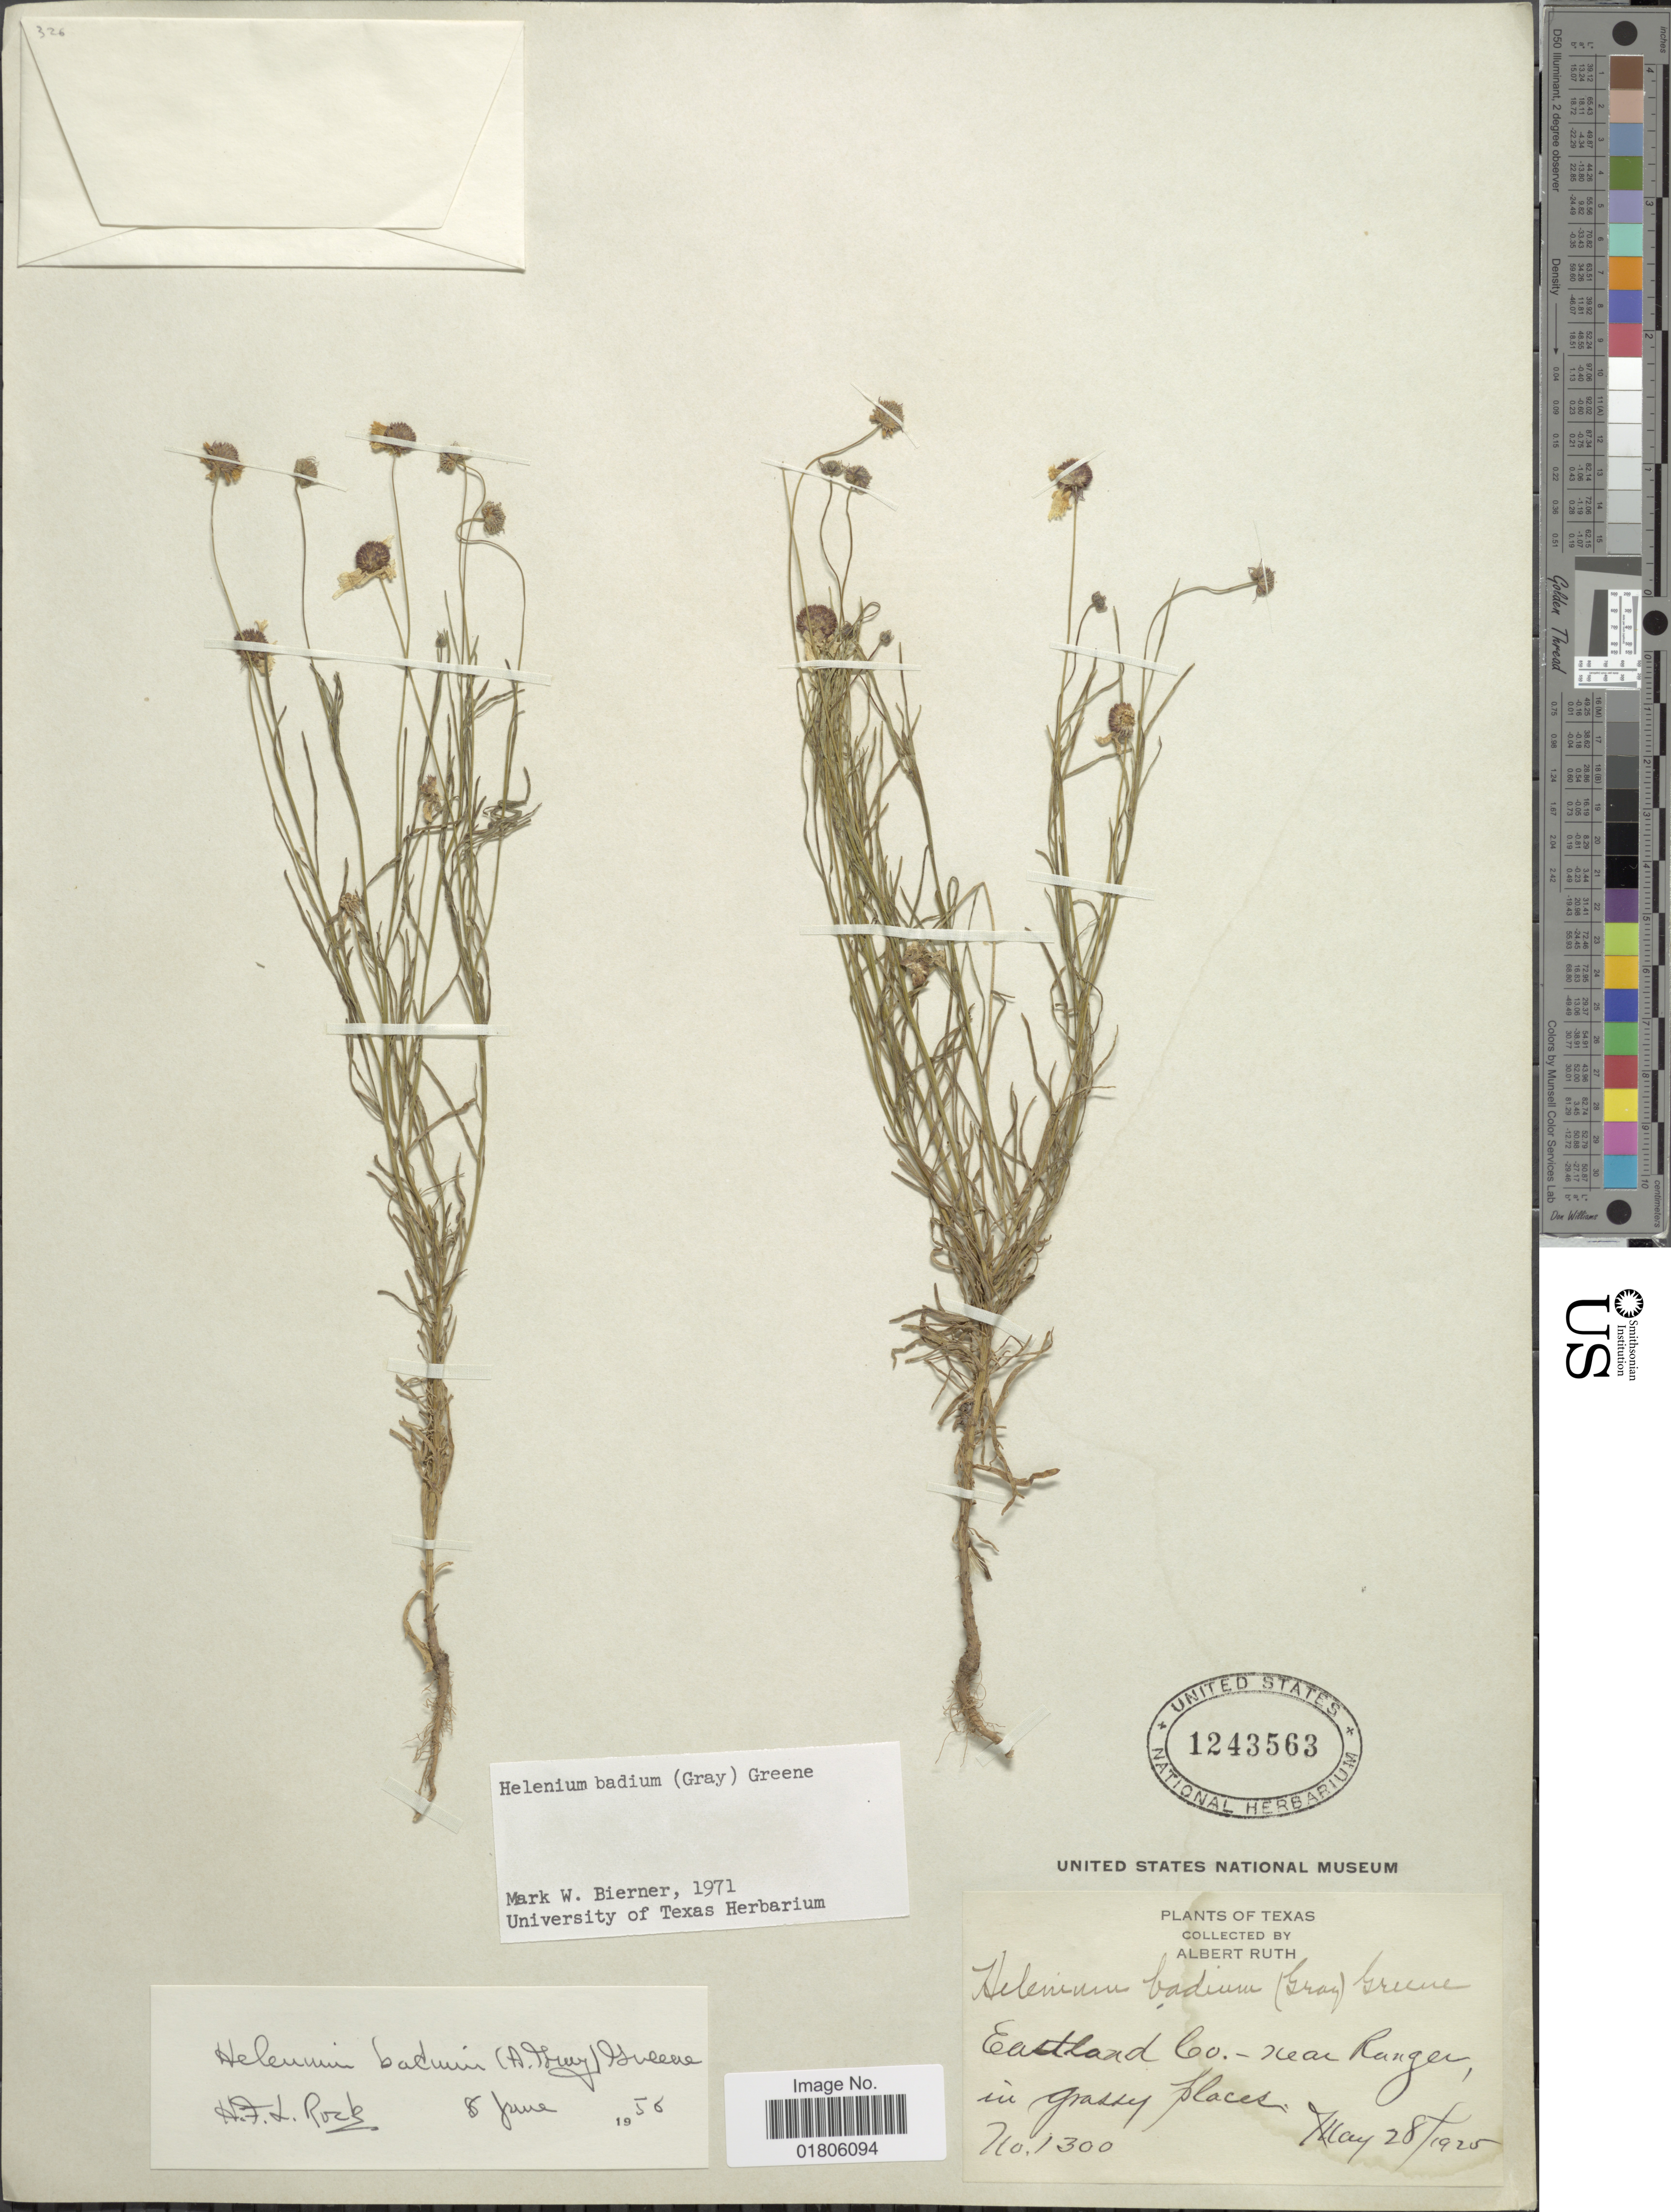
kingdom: Plantae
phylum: Tracheophyta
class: Magnoliopsida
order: Asterales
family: Asteraceae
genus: Helenium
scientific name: Helenium badium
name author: (A. Gray) Greene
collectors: A. Ruth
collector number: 1300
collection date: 1925-05-28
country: United States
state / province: Texas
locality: Eastland Co - near Ranger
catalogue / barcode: US 1243563